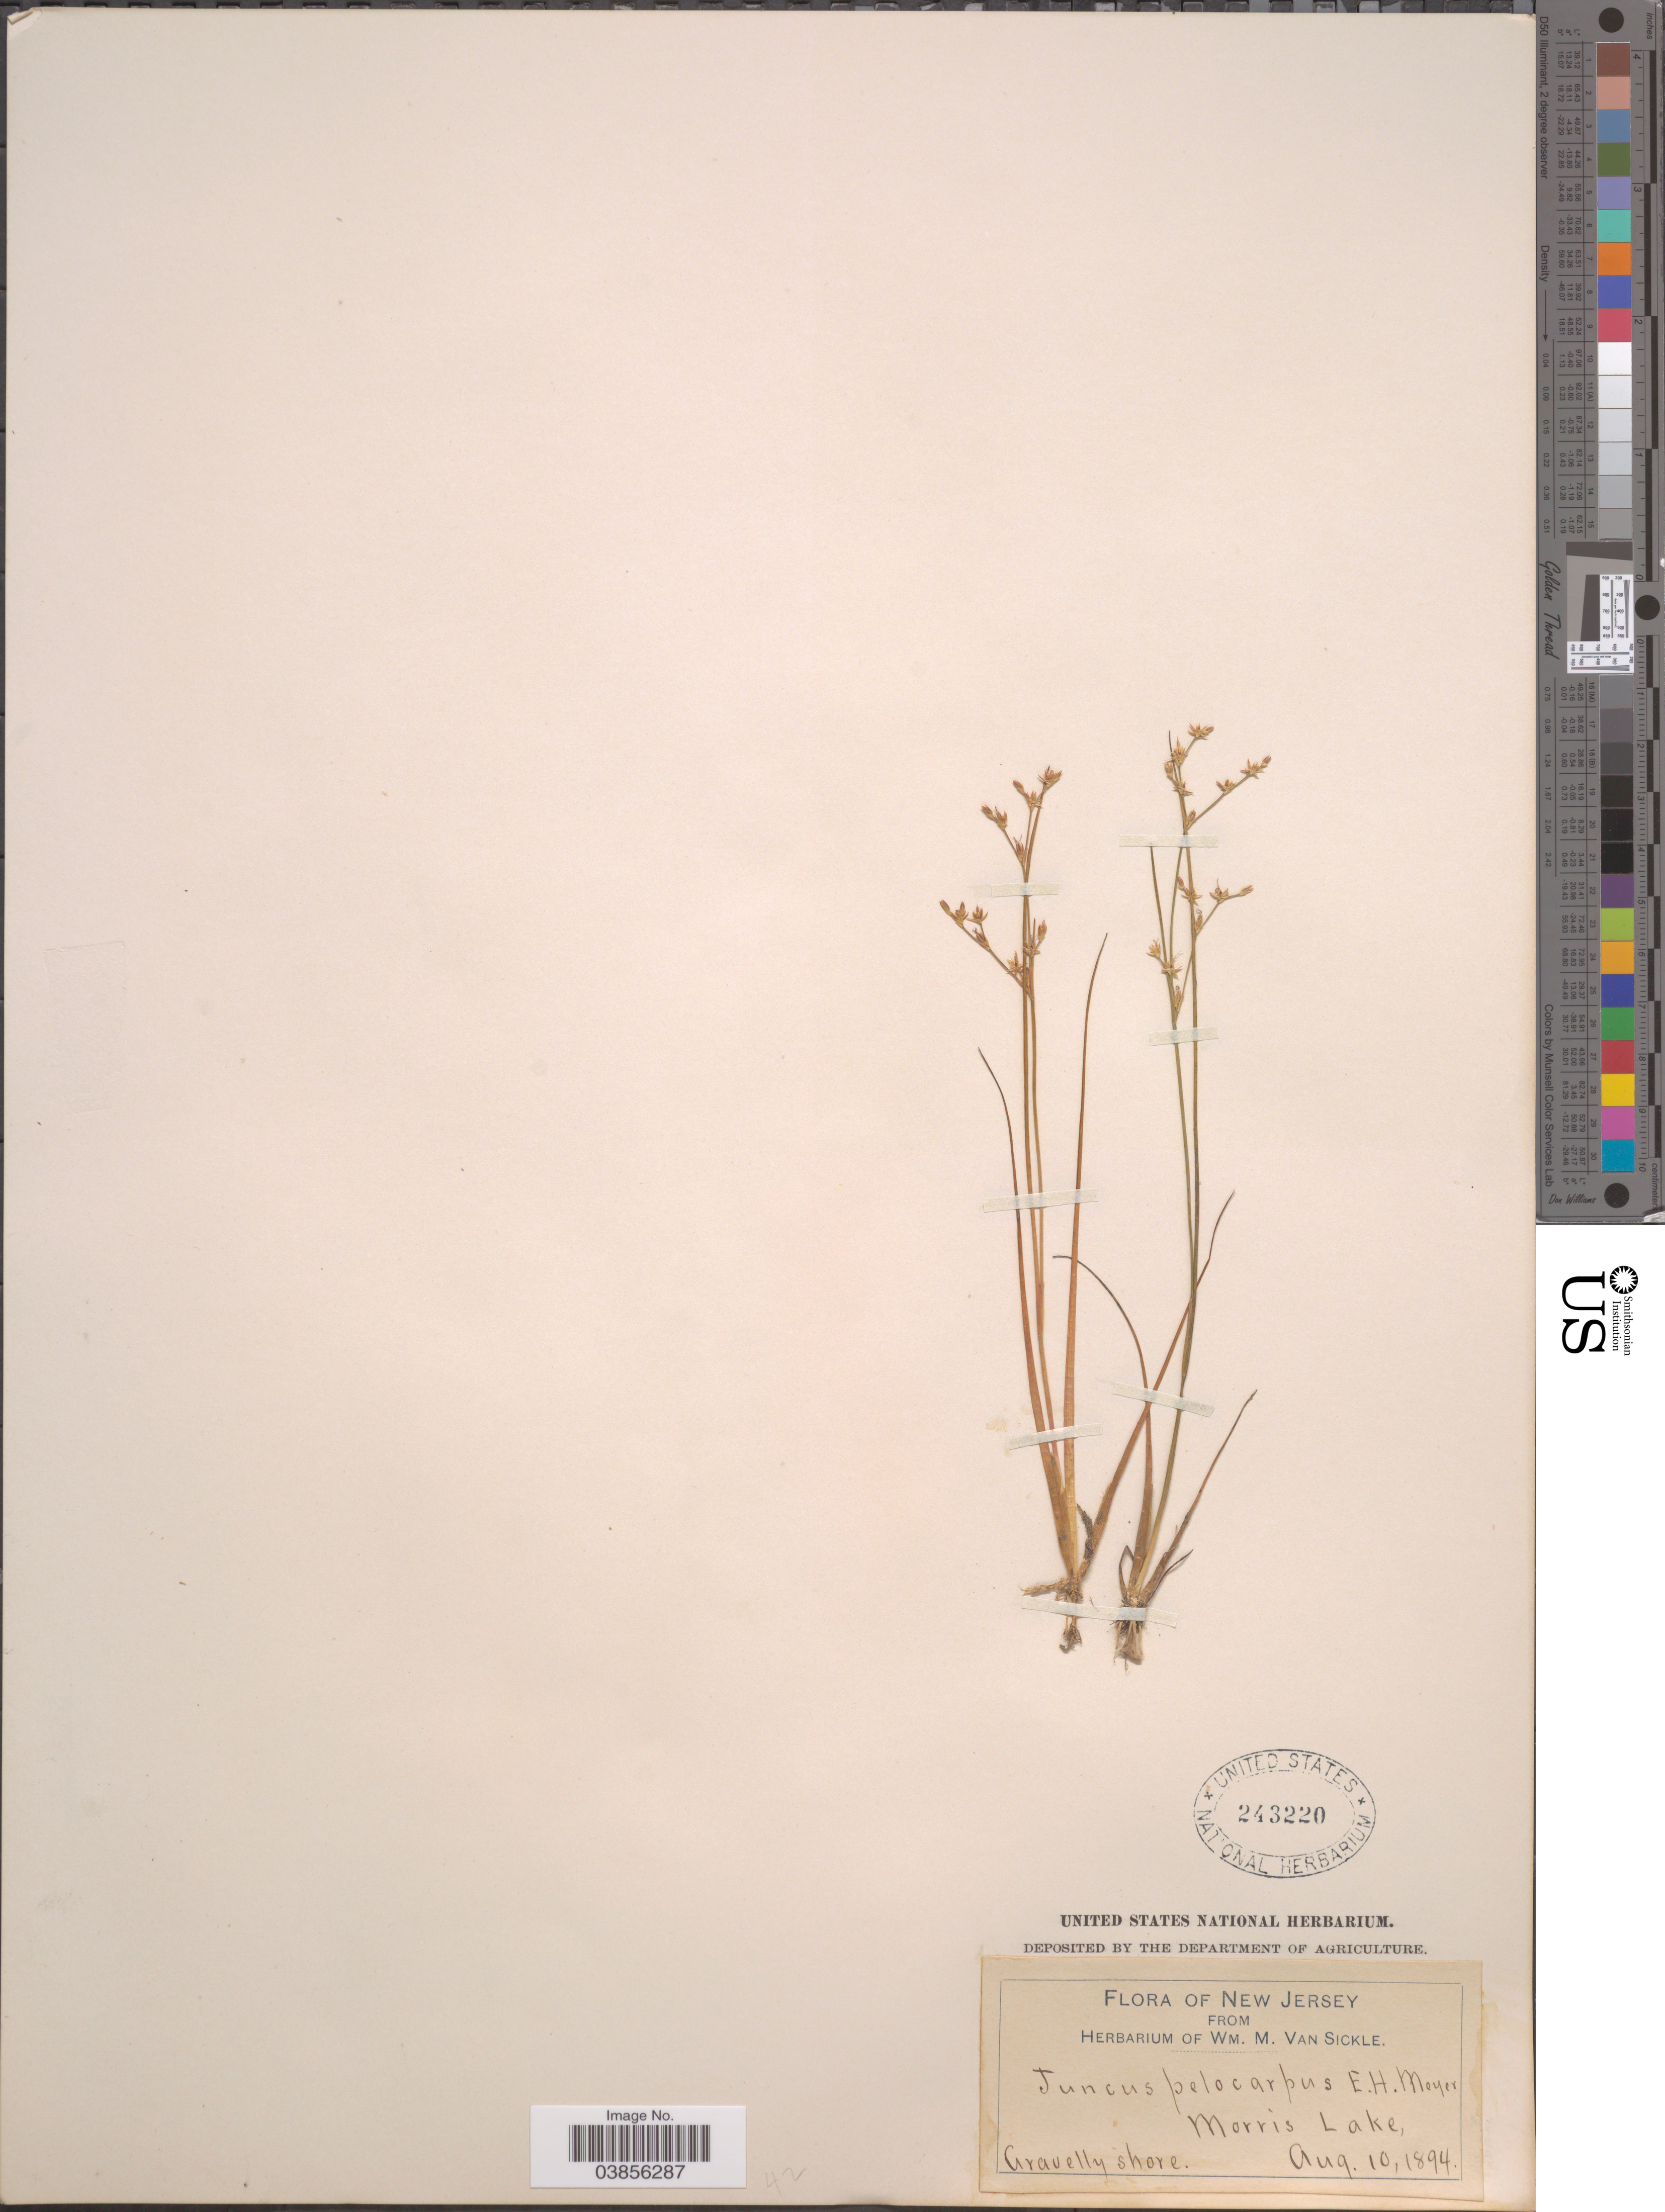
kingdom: Plantae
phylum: Tracheophyta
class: Liliopsida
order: Poales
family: Juncaceae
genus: Juncus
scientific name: Juncus pelocarpus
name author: E. Mey.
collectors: ex herb. Wm. M. Van Sickle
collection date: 1894-08-10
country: United States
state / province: New Jersey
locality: Morris Lake.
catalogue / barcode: US 243220